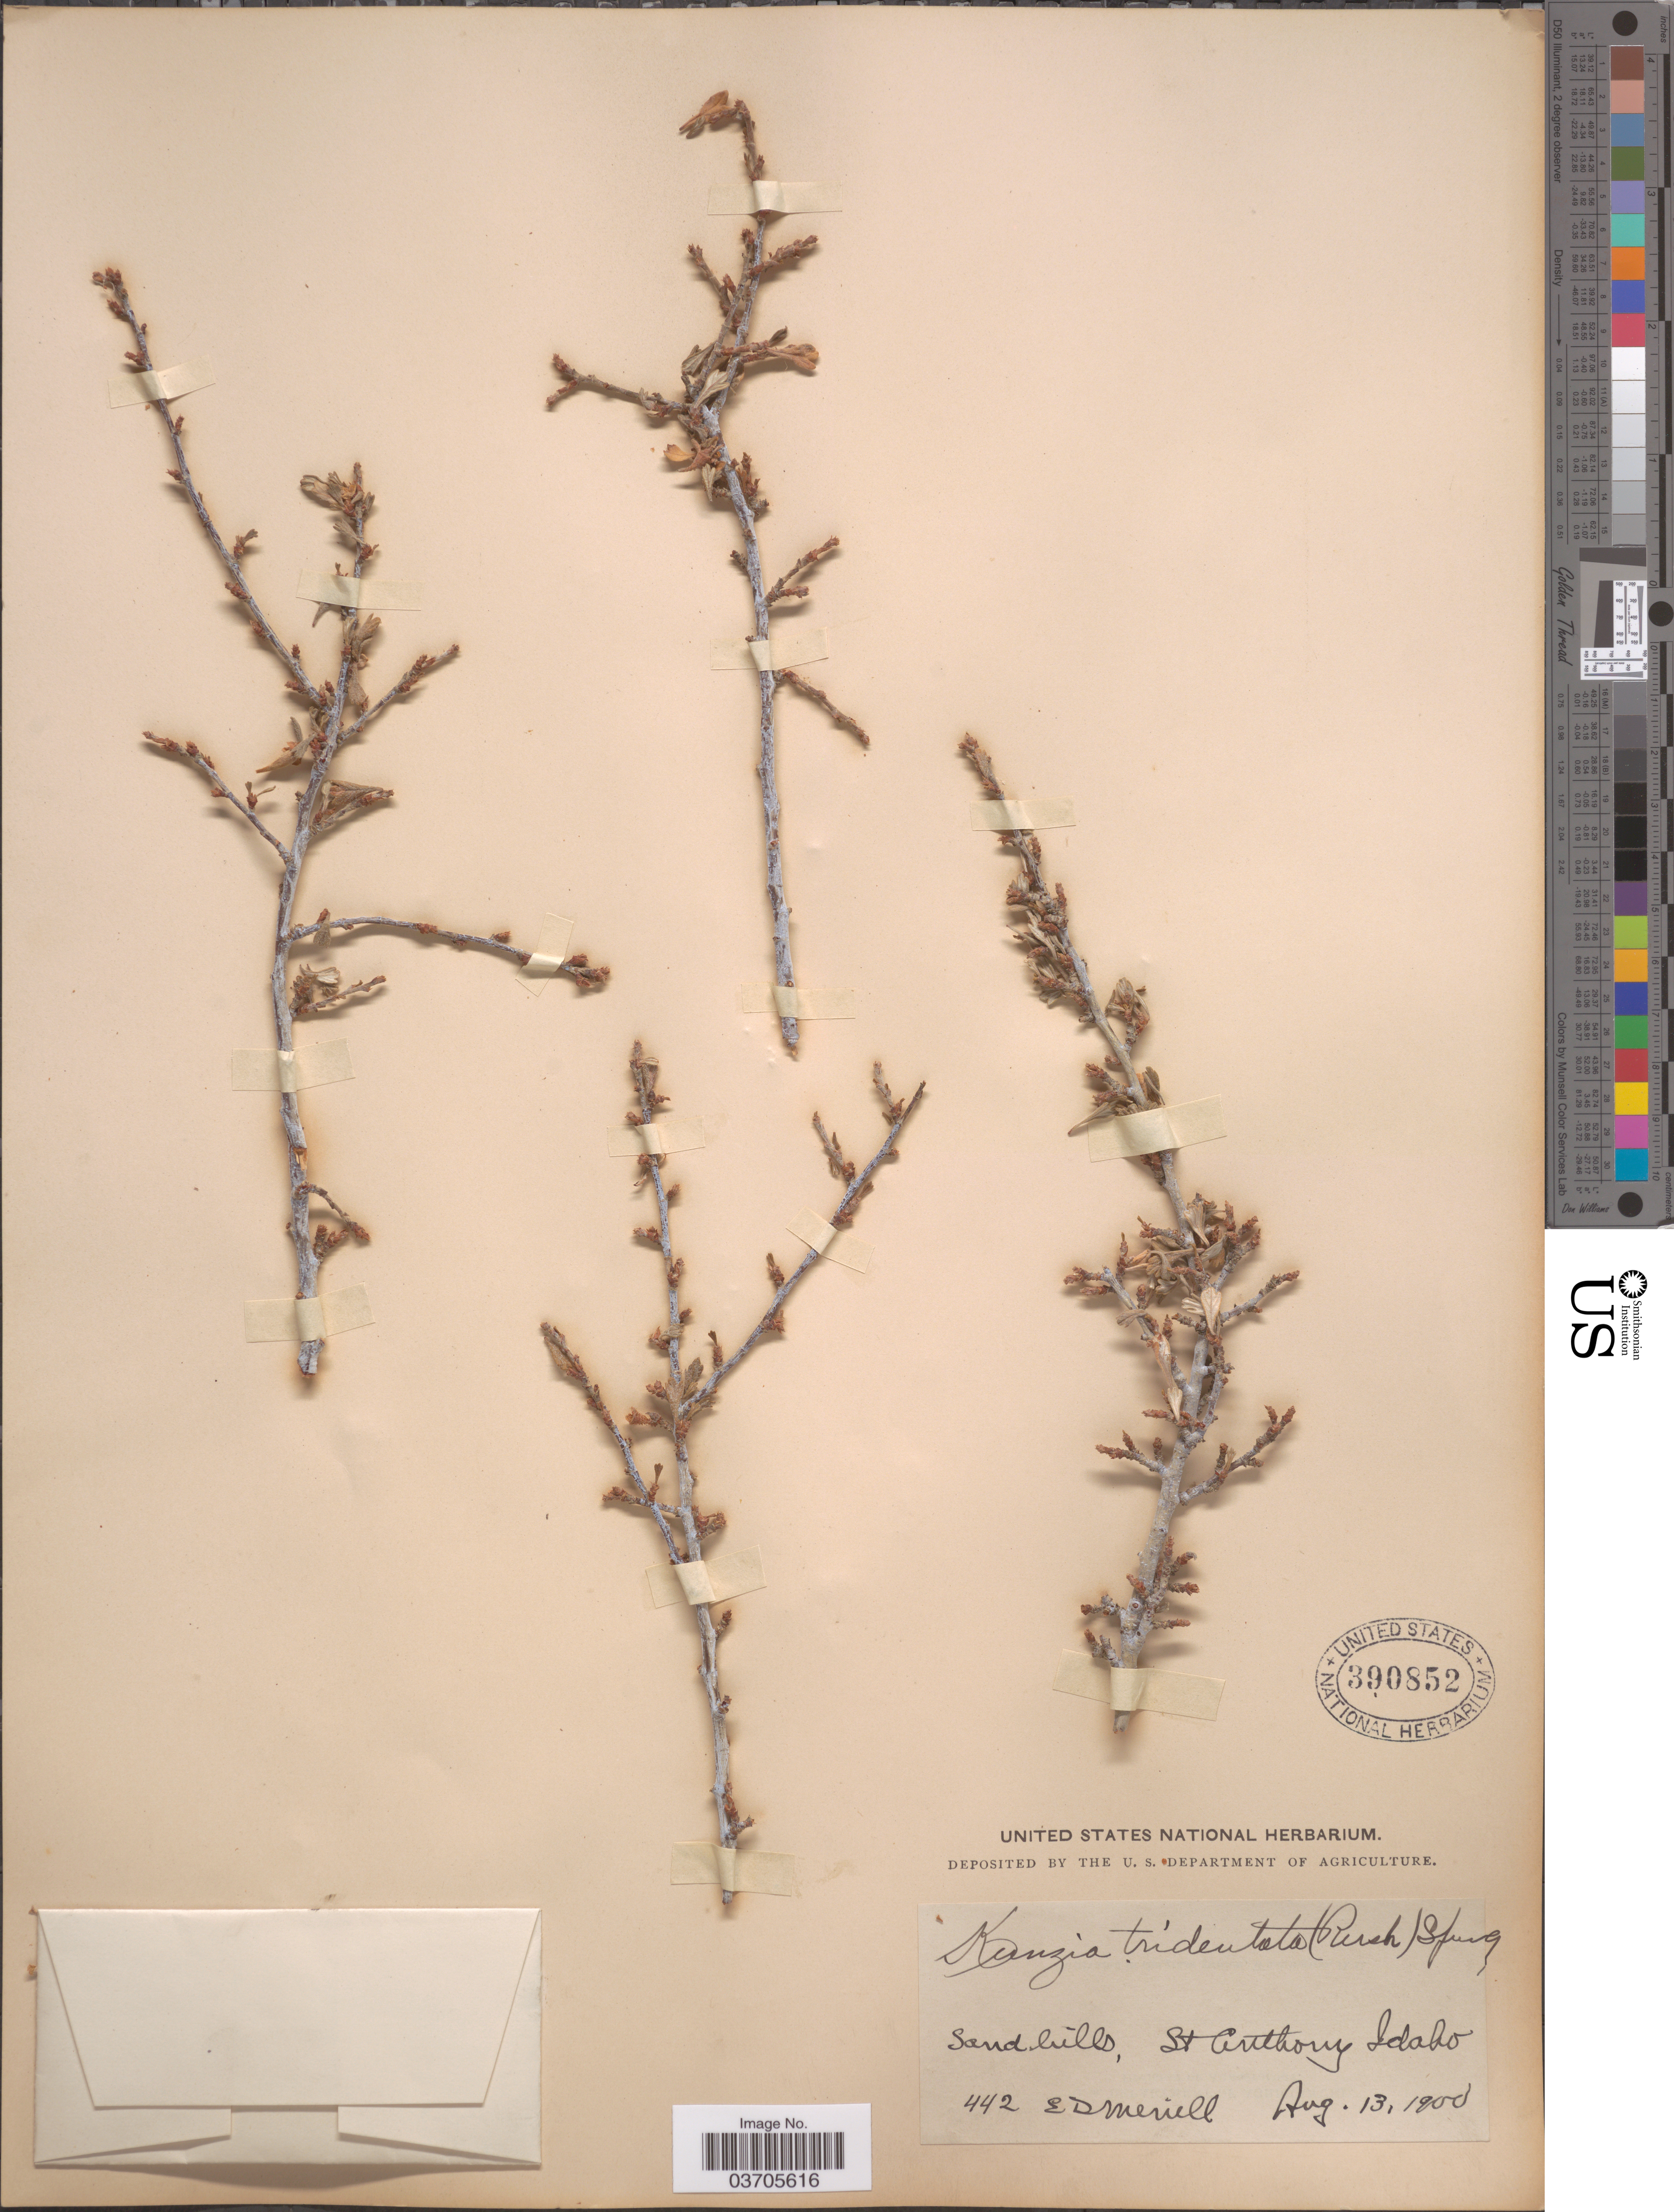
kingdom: Plantae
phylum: Tracheophyta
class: Magnoliopsida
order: Rosales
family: Rosaceae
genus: Purshia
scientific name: Purshia tridentata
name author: (Pursh) DC.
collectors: E. D. Merrill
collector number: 442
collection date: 1900-08-13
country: United States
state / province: Idaho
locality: St. Anthony.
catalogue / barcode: US 390852